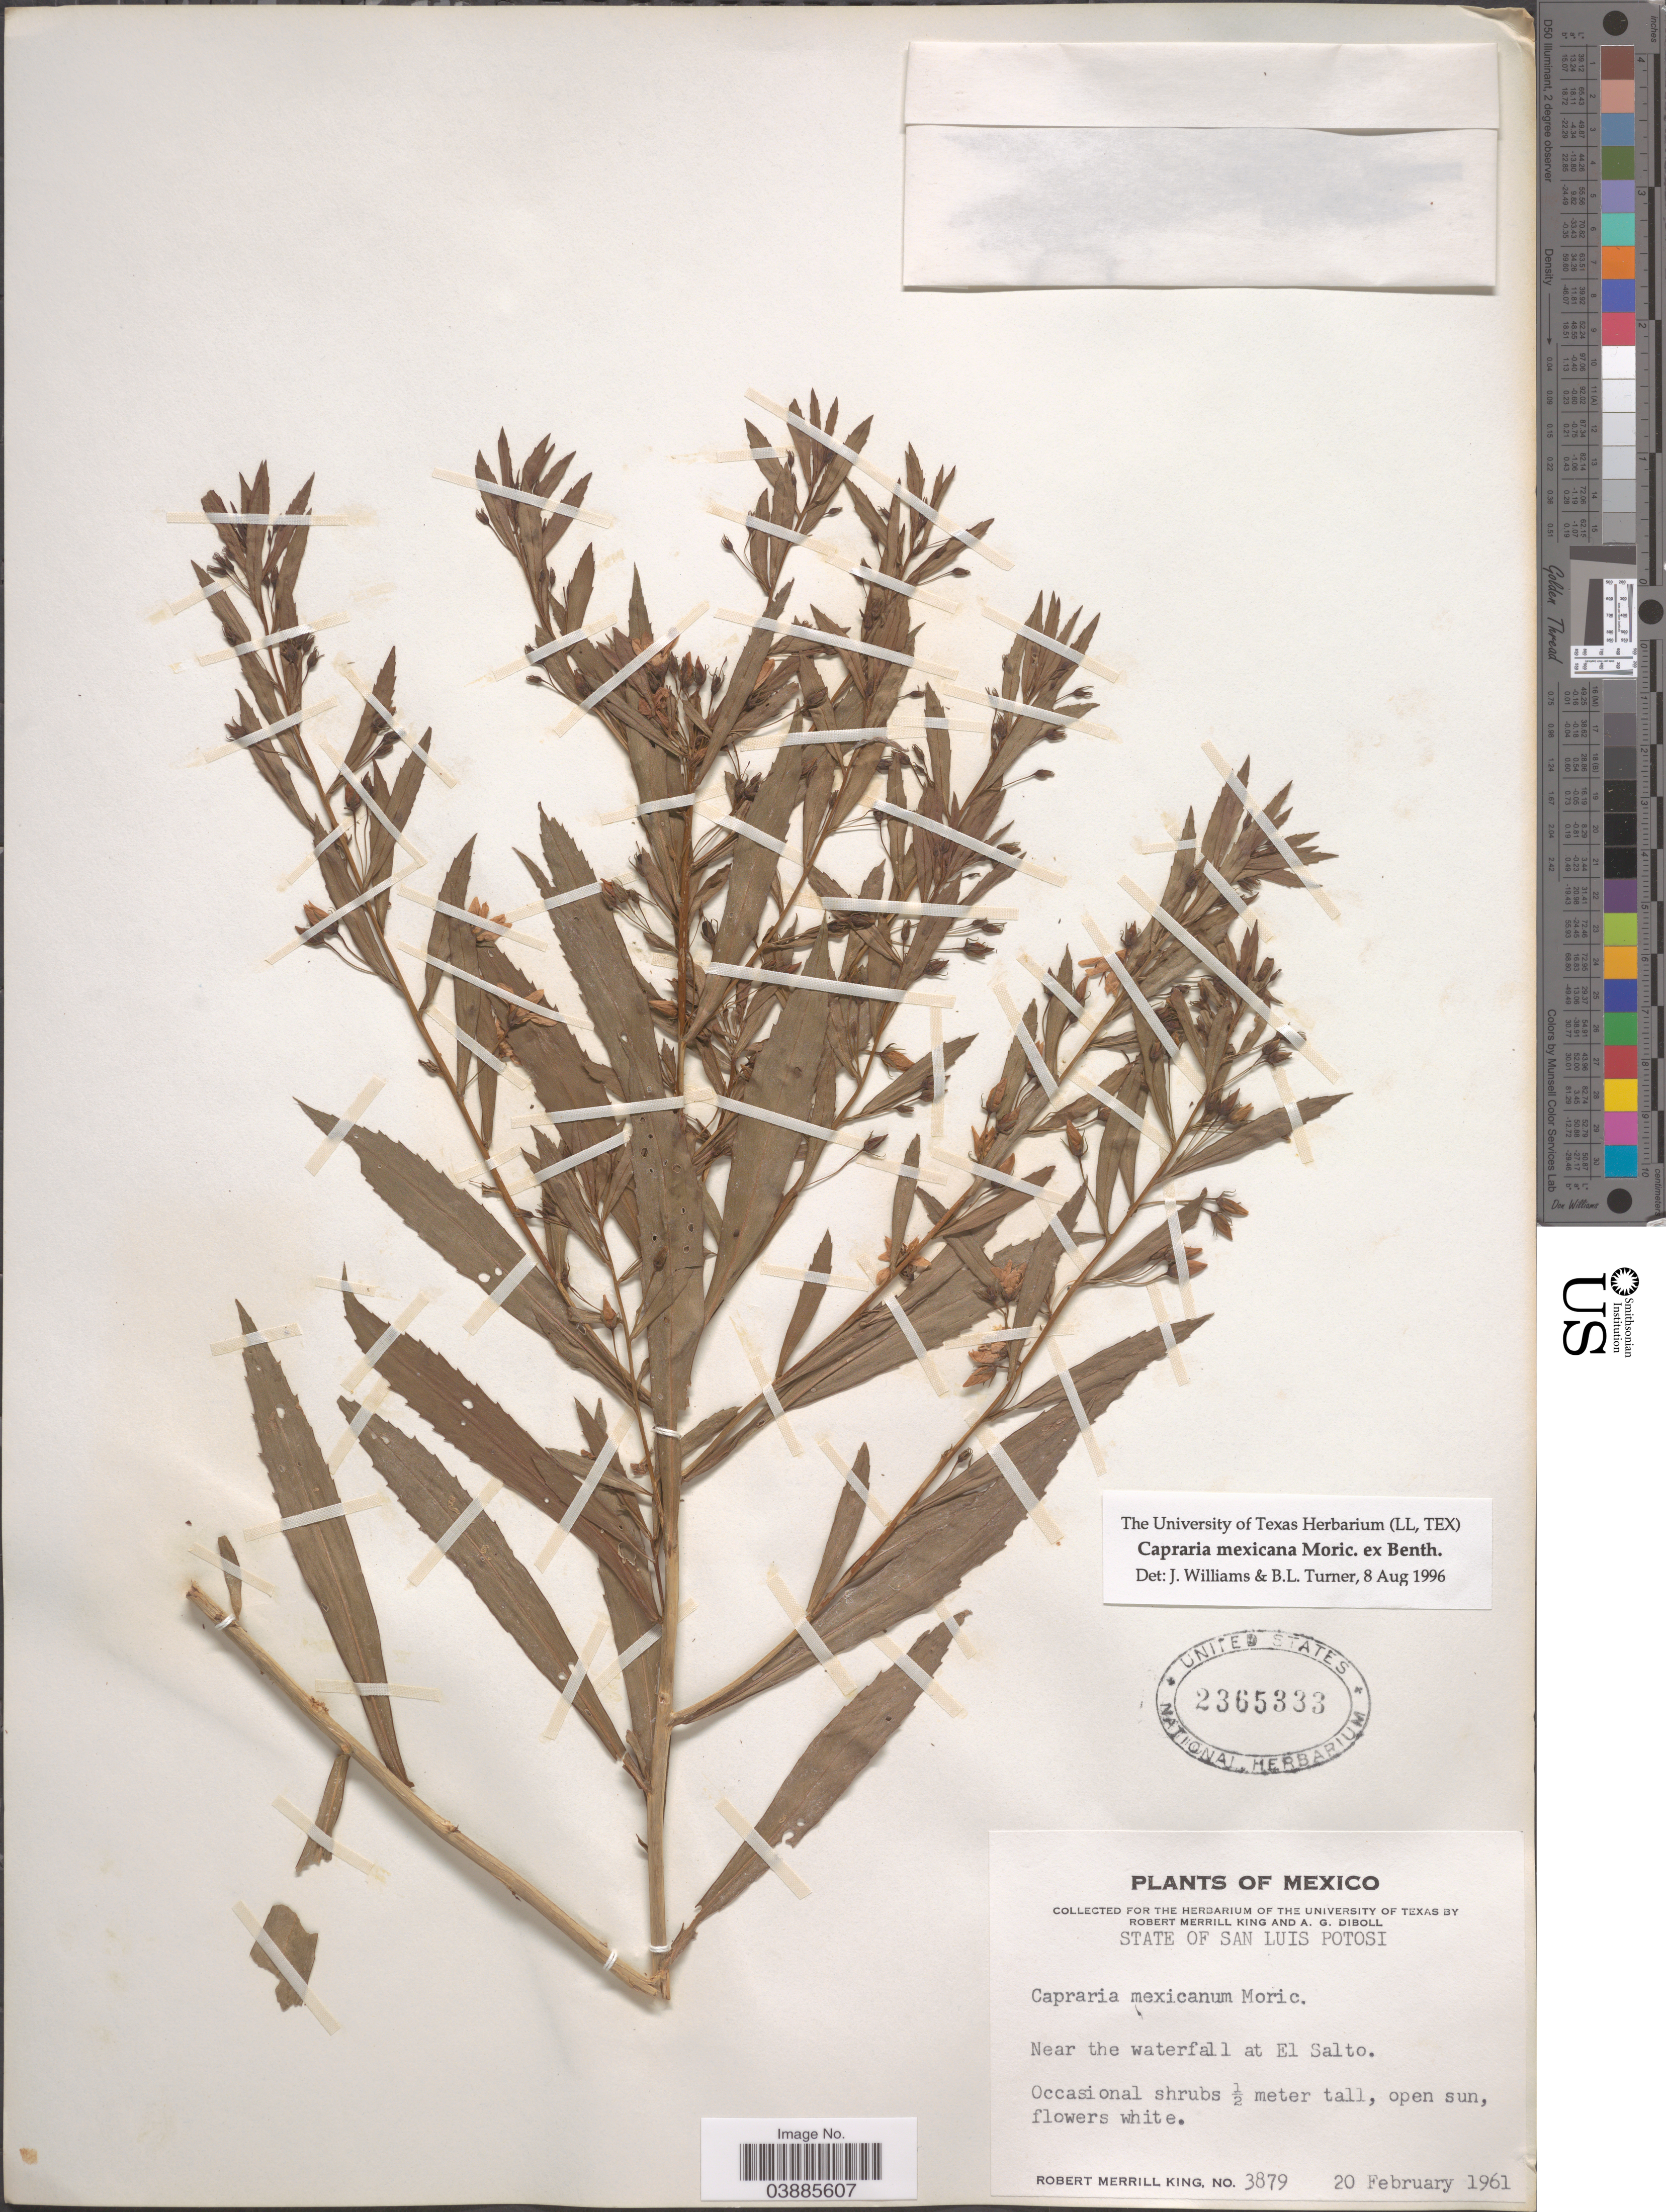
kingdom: Plantae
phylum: Tracheophyta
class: Magnoliopsida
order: Lamiales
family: Scrophulariaceae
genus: Capraria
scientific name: Capraria mexicana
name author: Moric. ex Benth.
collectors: R. M. King & A. Diboll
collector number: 3879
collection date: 1961-02-20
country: Mexico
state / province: San Luis Potosí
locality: Near the waterfall at El Salto.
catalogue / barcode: US 2365333